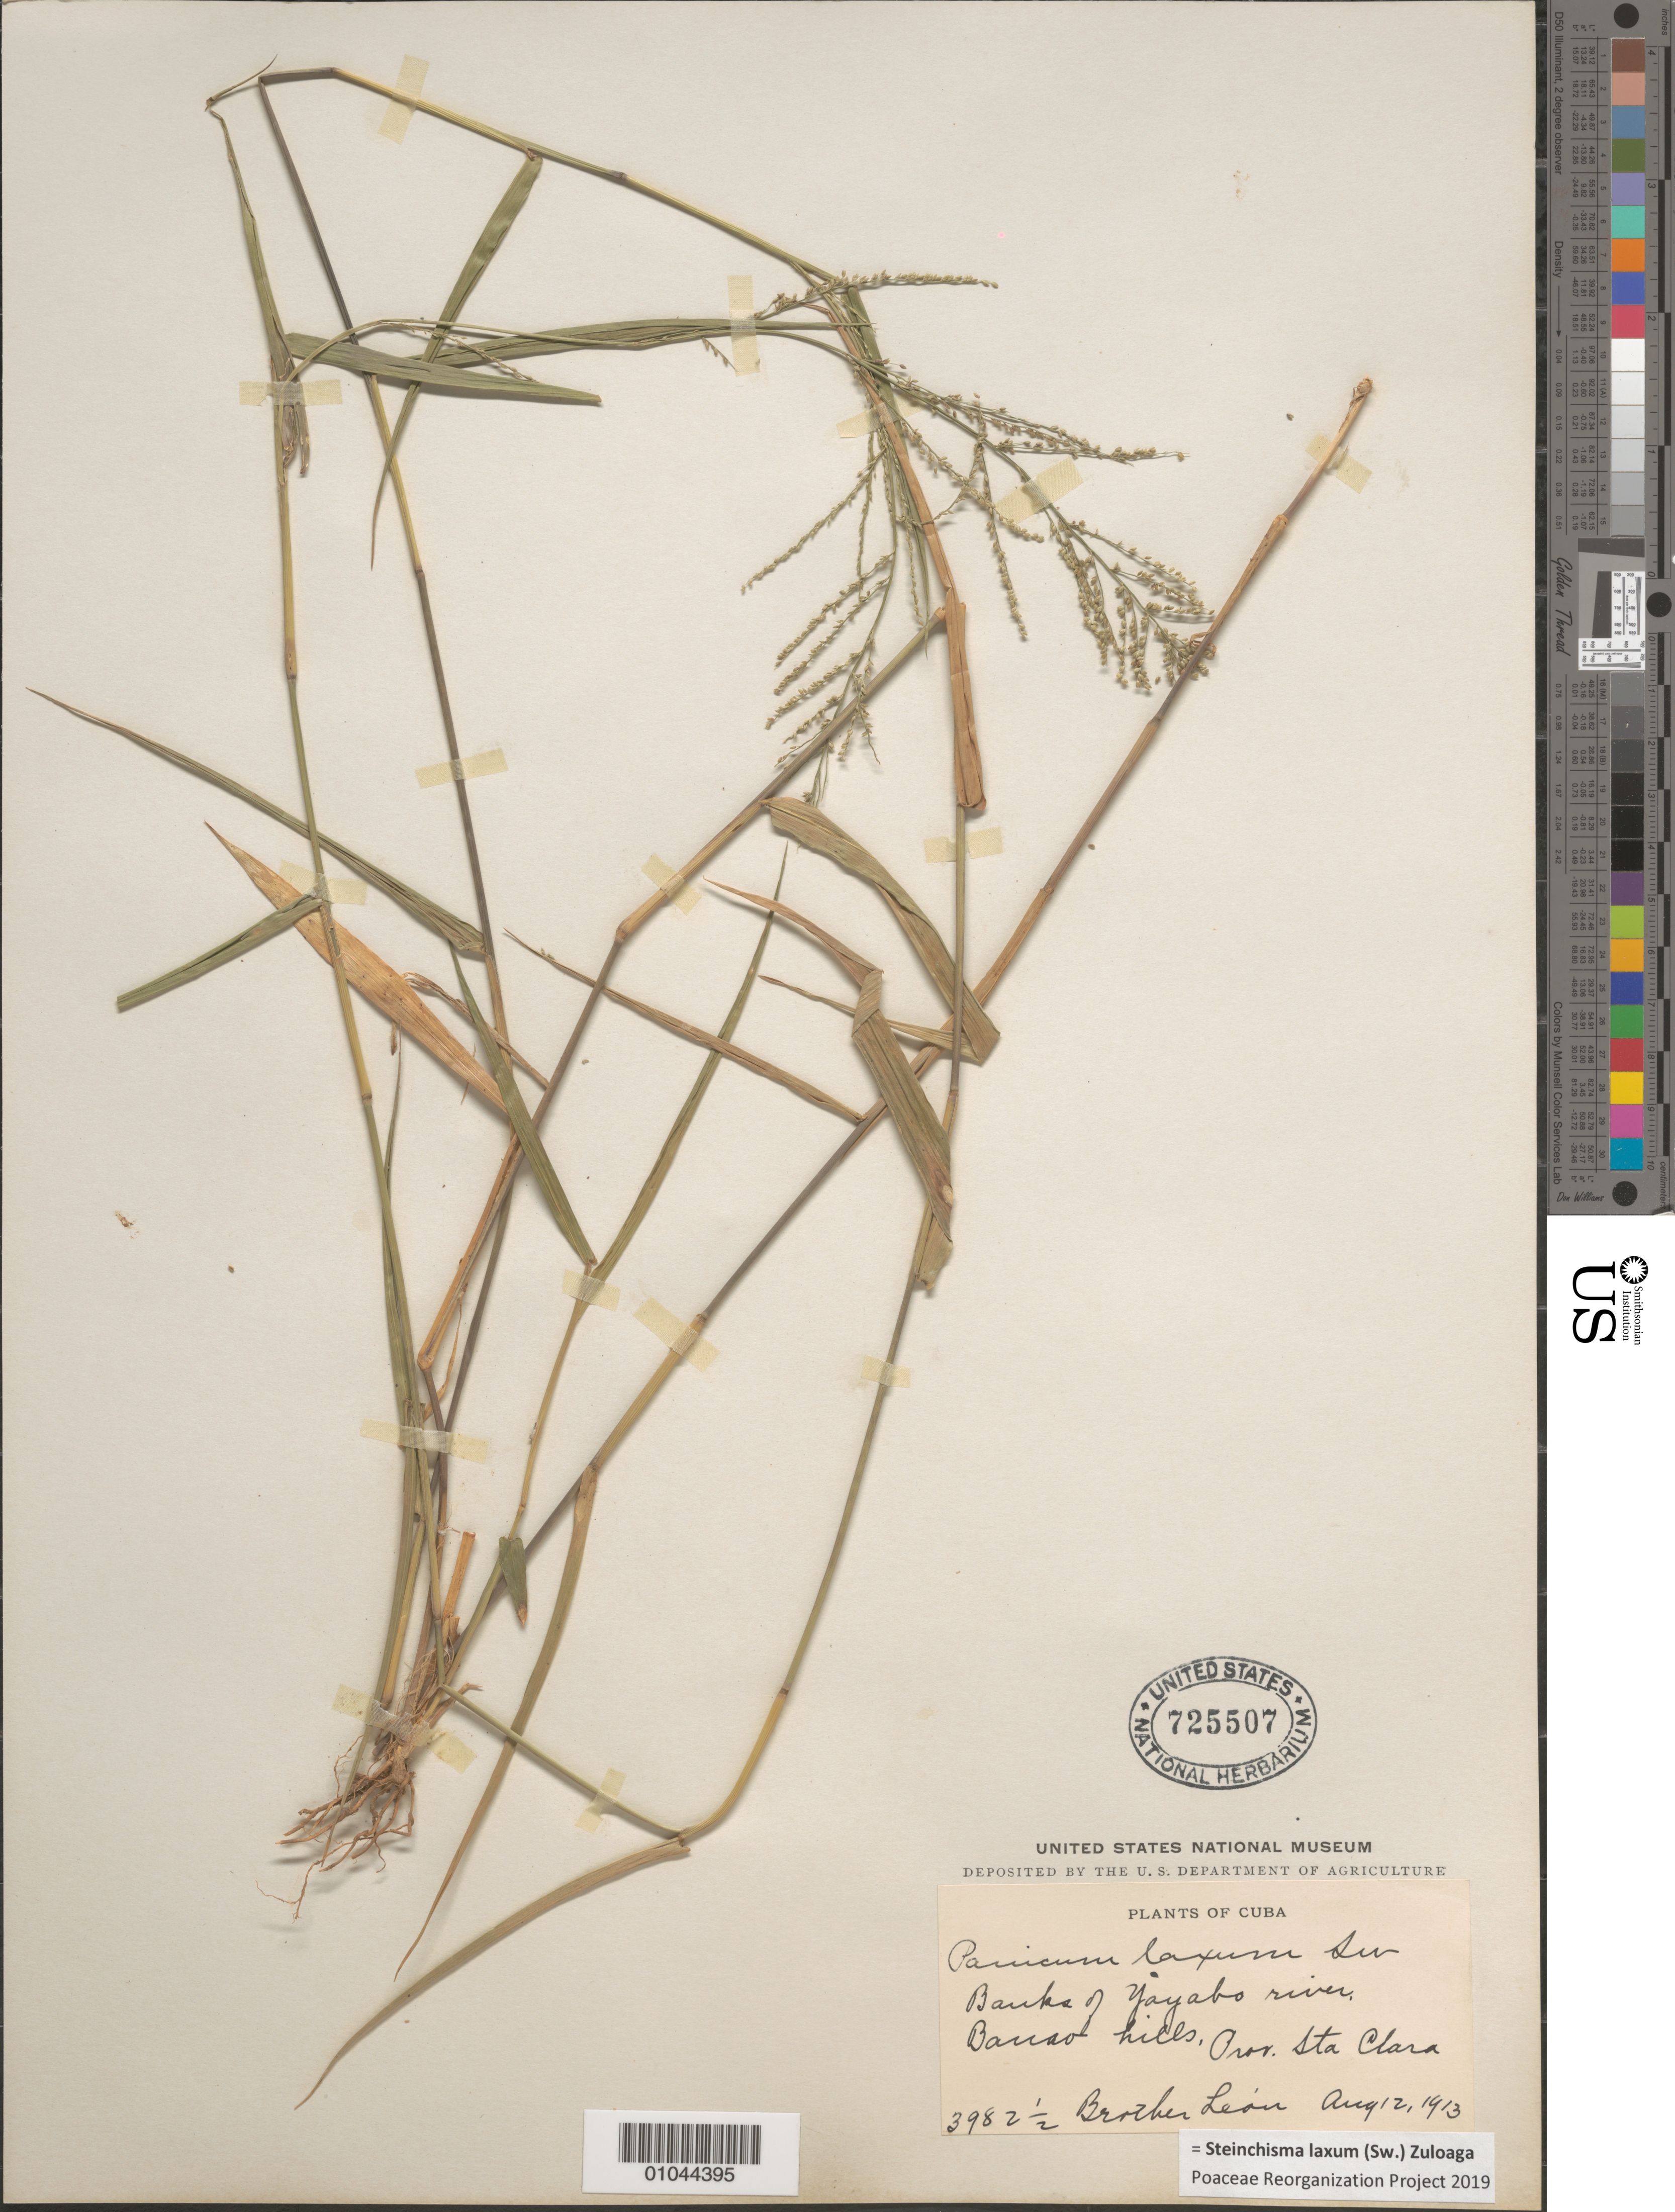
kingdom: Plantae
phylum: Tracheophyta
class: Liliopsida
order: Poales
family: Poaceae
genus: Panicum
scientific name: Panicum laxum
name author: Sw.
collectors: Bro. León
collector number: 3982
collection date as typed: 12 Aug 1913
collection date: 1913-08-12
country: Cuba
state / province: Villa Clara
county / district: Santa Clara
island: Cuba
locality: Banks of Yayabo river, Banao Hills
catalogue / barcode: US 725507